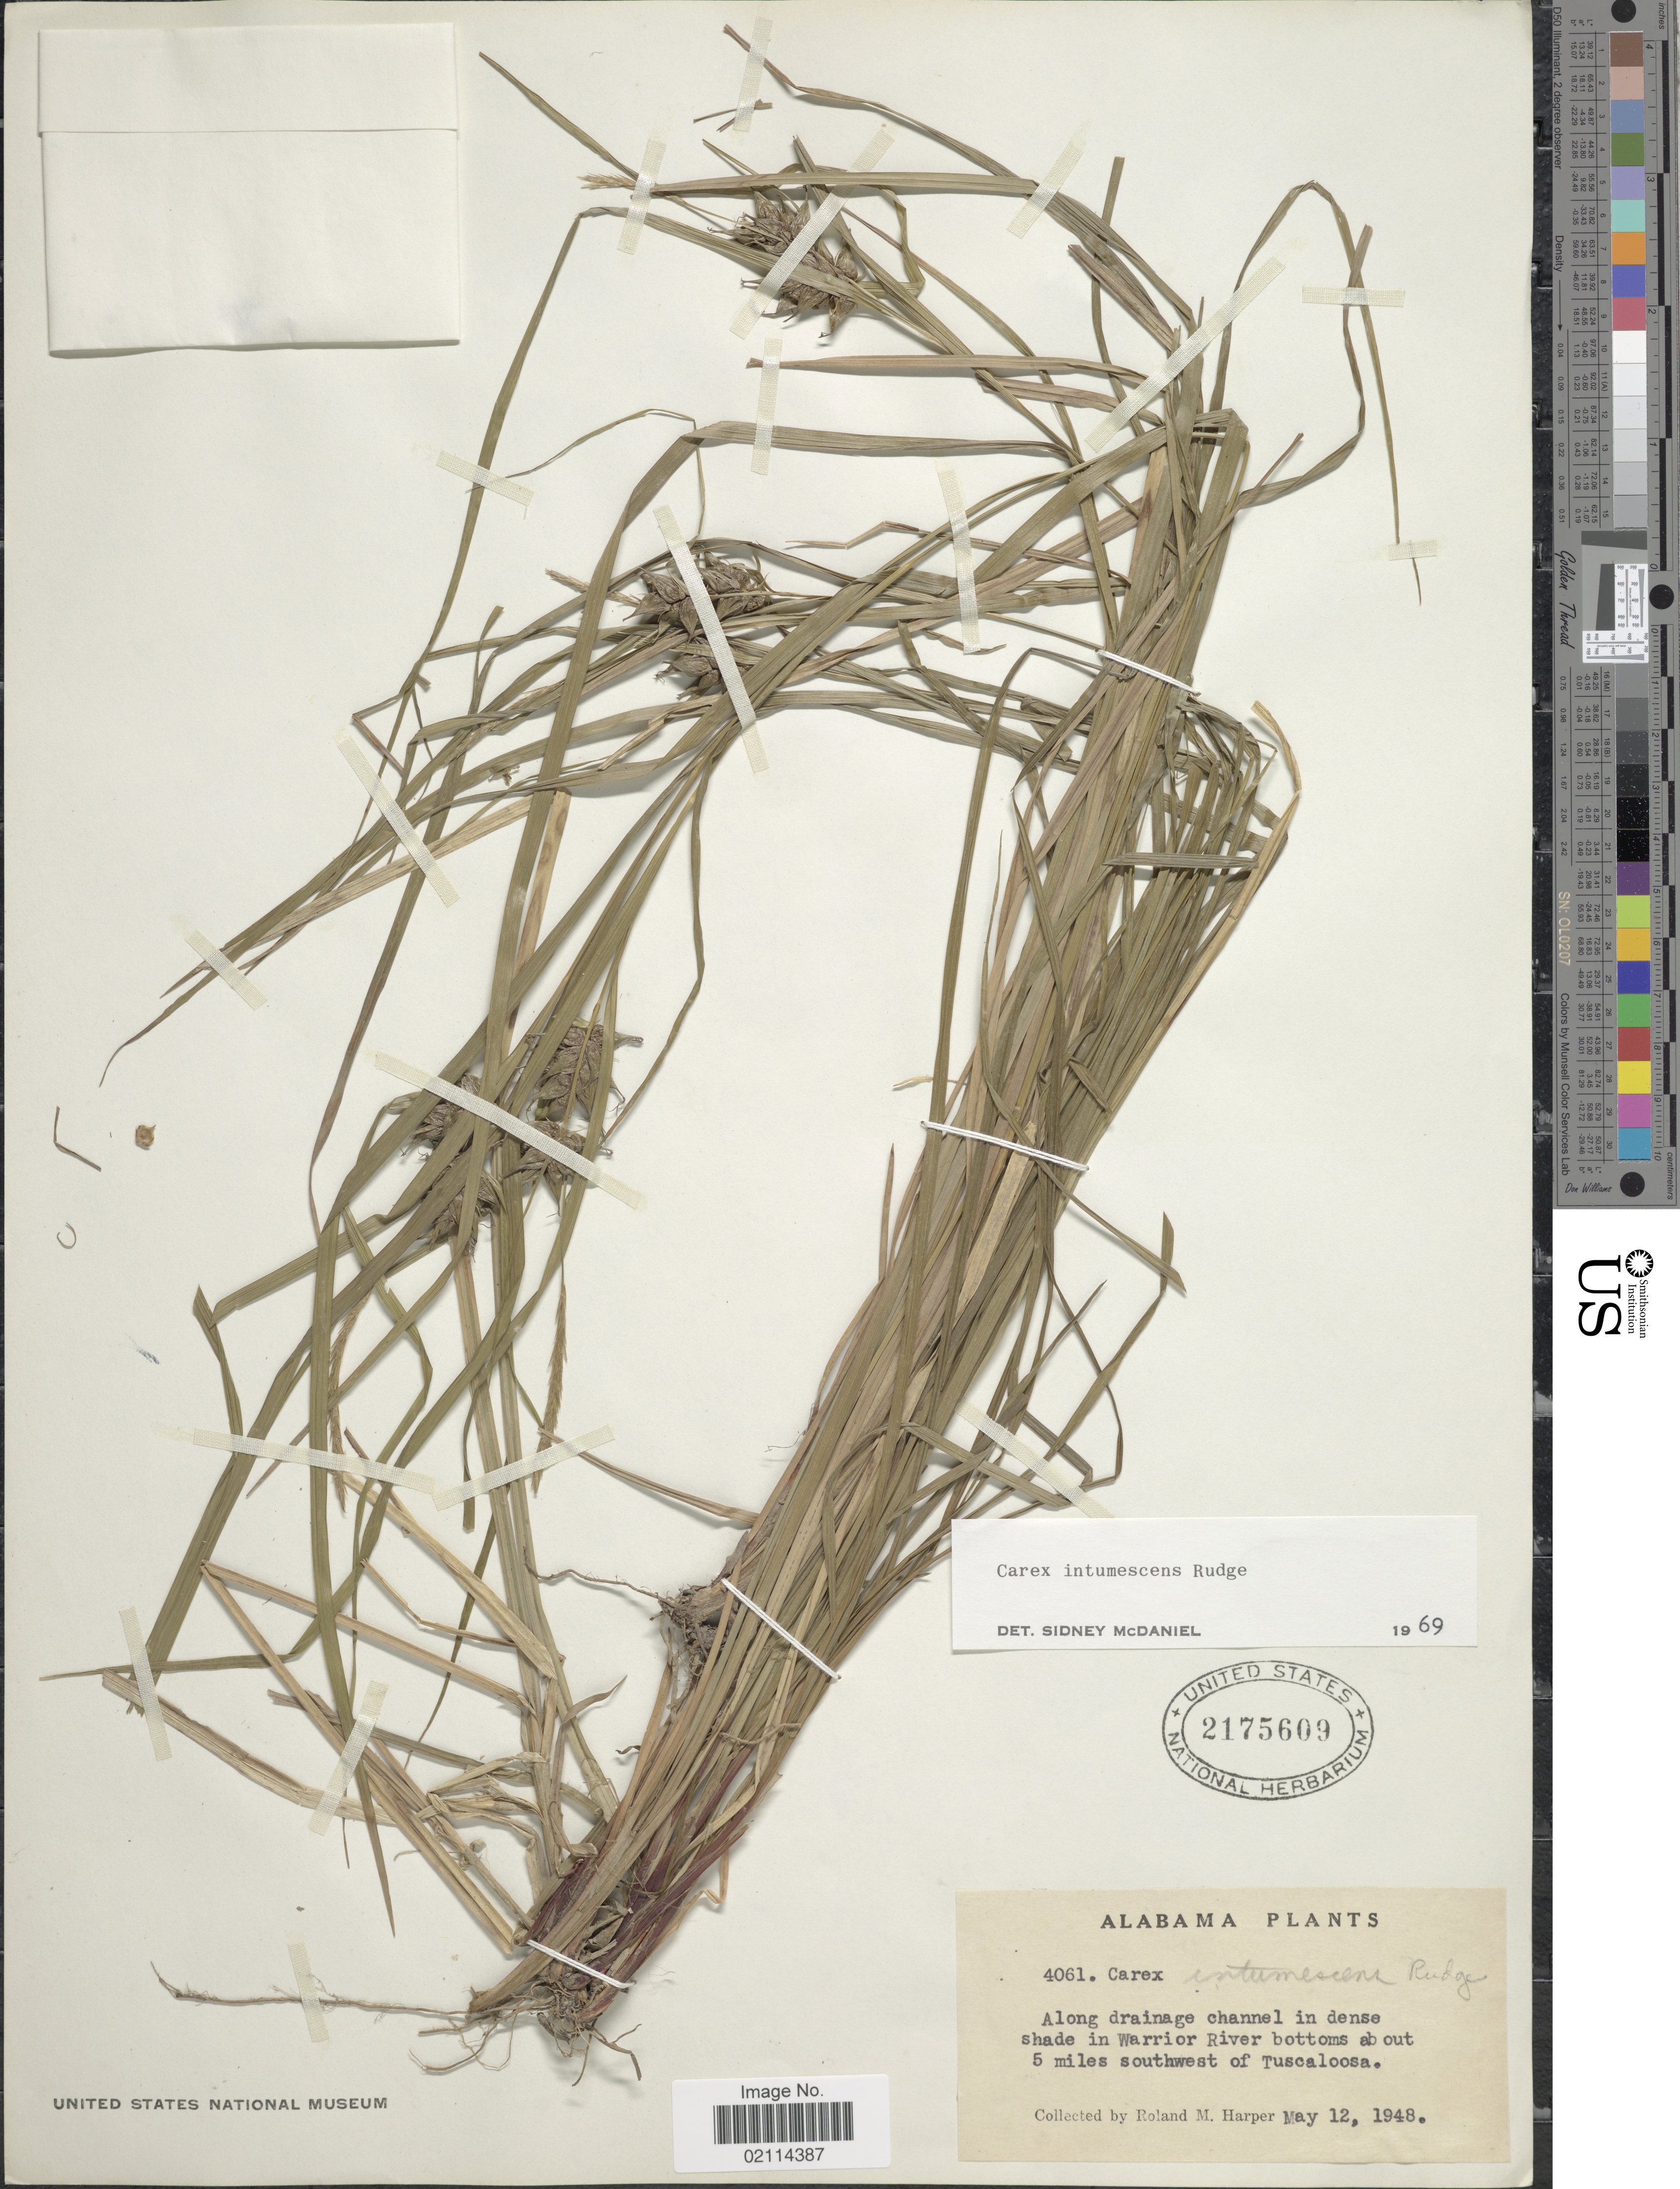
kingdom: Plantae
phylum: Tracheophyta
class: Liliopsida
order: Poales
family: Cyperaceae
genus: Carex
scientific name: Carex intumescens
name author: Rudge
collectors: R. M. Harper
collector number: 4061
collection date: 1948-05-12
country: United States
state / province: Alabama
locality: Along drainage channel in dense shade in Warrior River bottoms about 5 miles southwest of Tuscaloosa.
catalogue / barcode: US 2175609